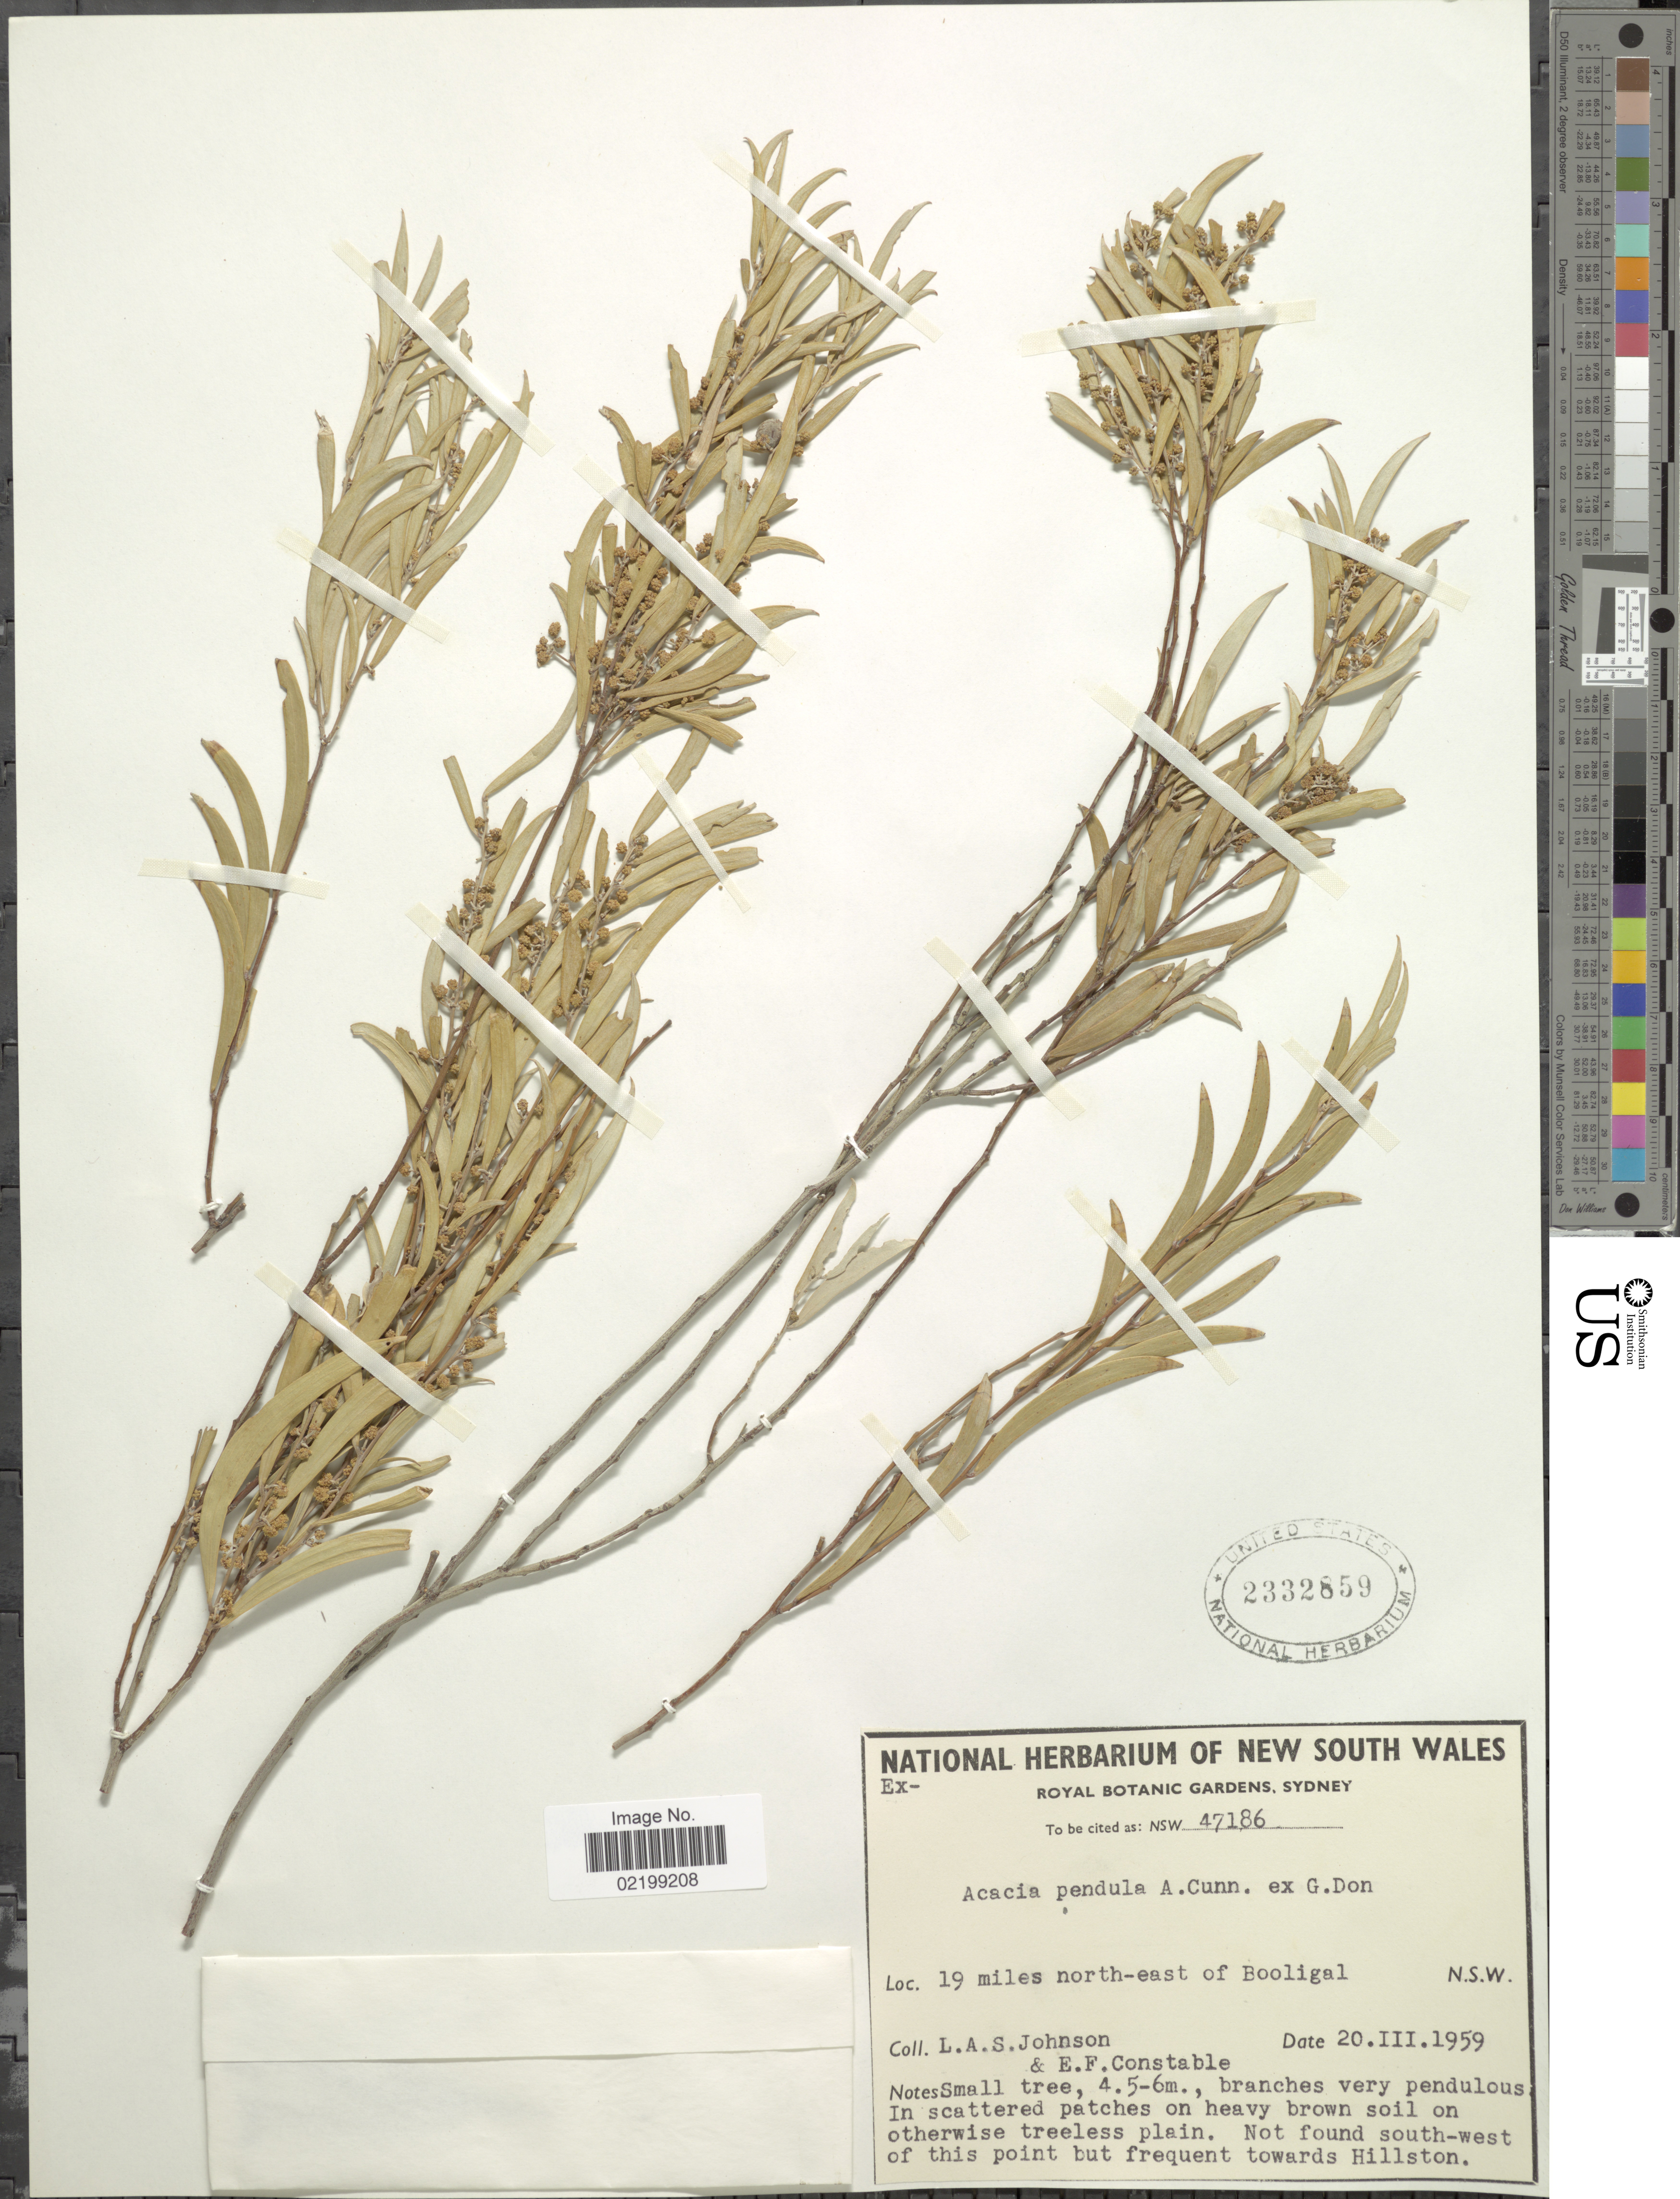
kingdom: Plantae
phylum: Tracheophyta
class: Magnoliopsida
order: Fabales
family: Fabaceae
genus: Acacia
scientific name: Acacia pendula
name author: G. Don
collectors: L. Johnson & E. F. Constable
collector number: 47186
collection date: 1959-03-20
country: Australia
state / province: New South Wales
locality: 19 miles north-east of Booligal, not found south-west of this point but frequent towards Hillston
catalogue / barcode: US 2332859